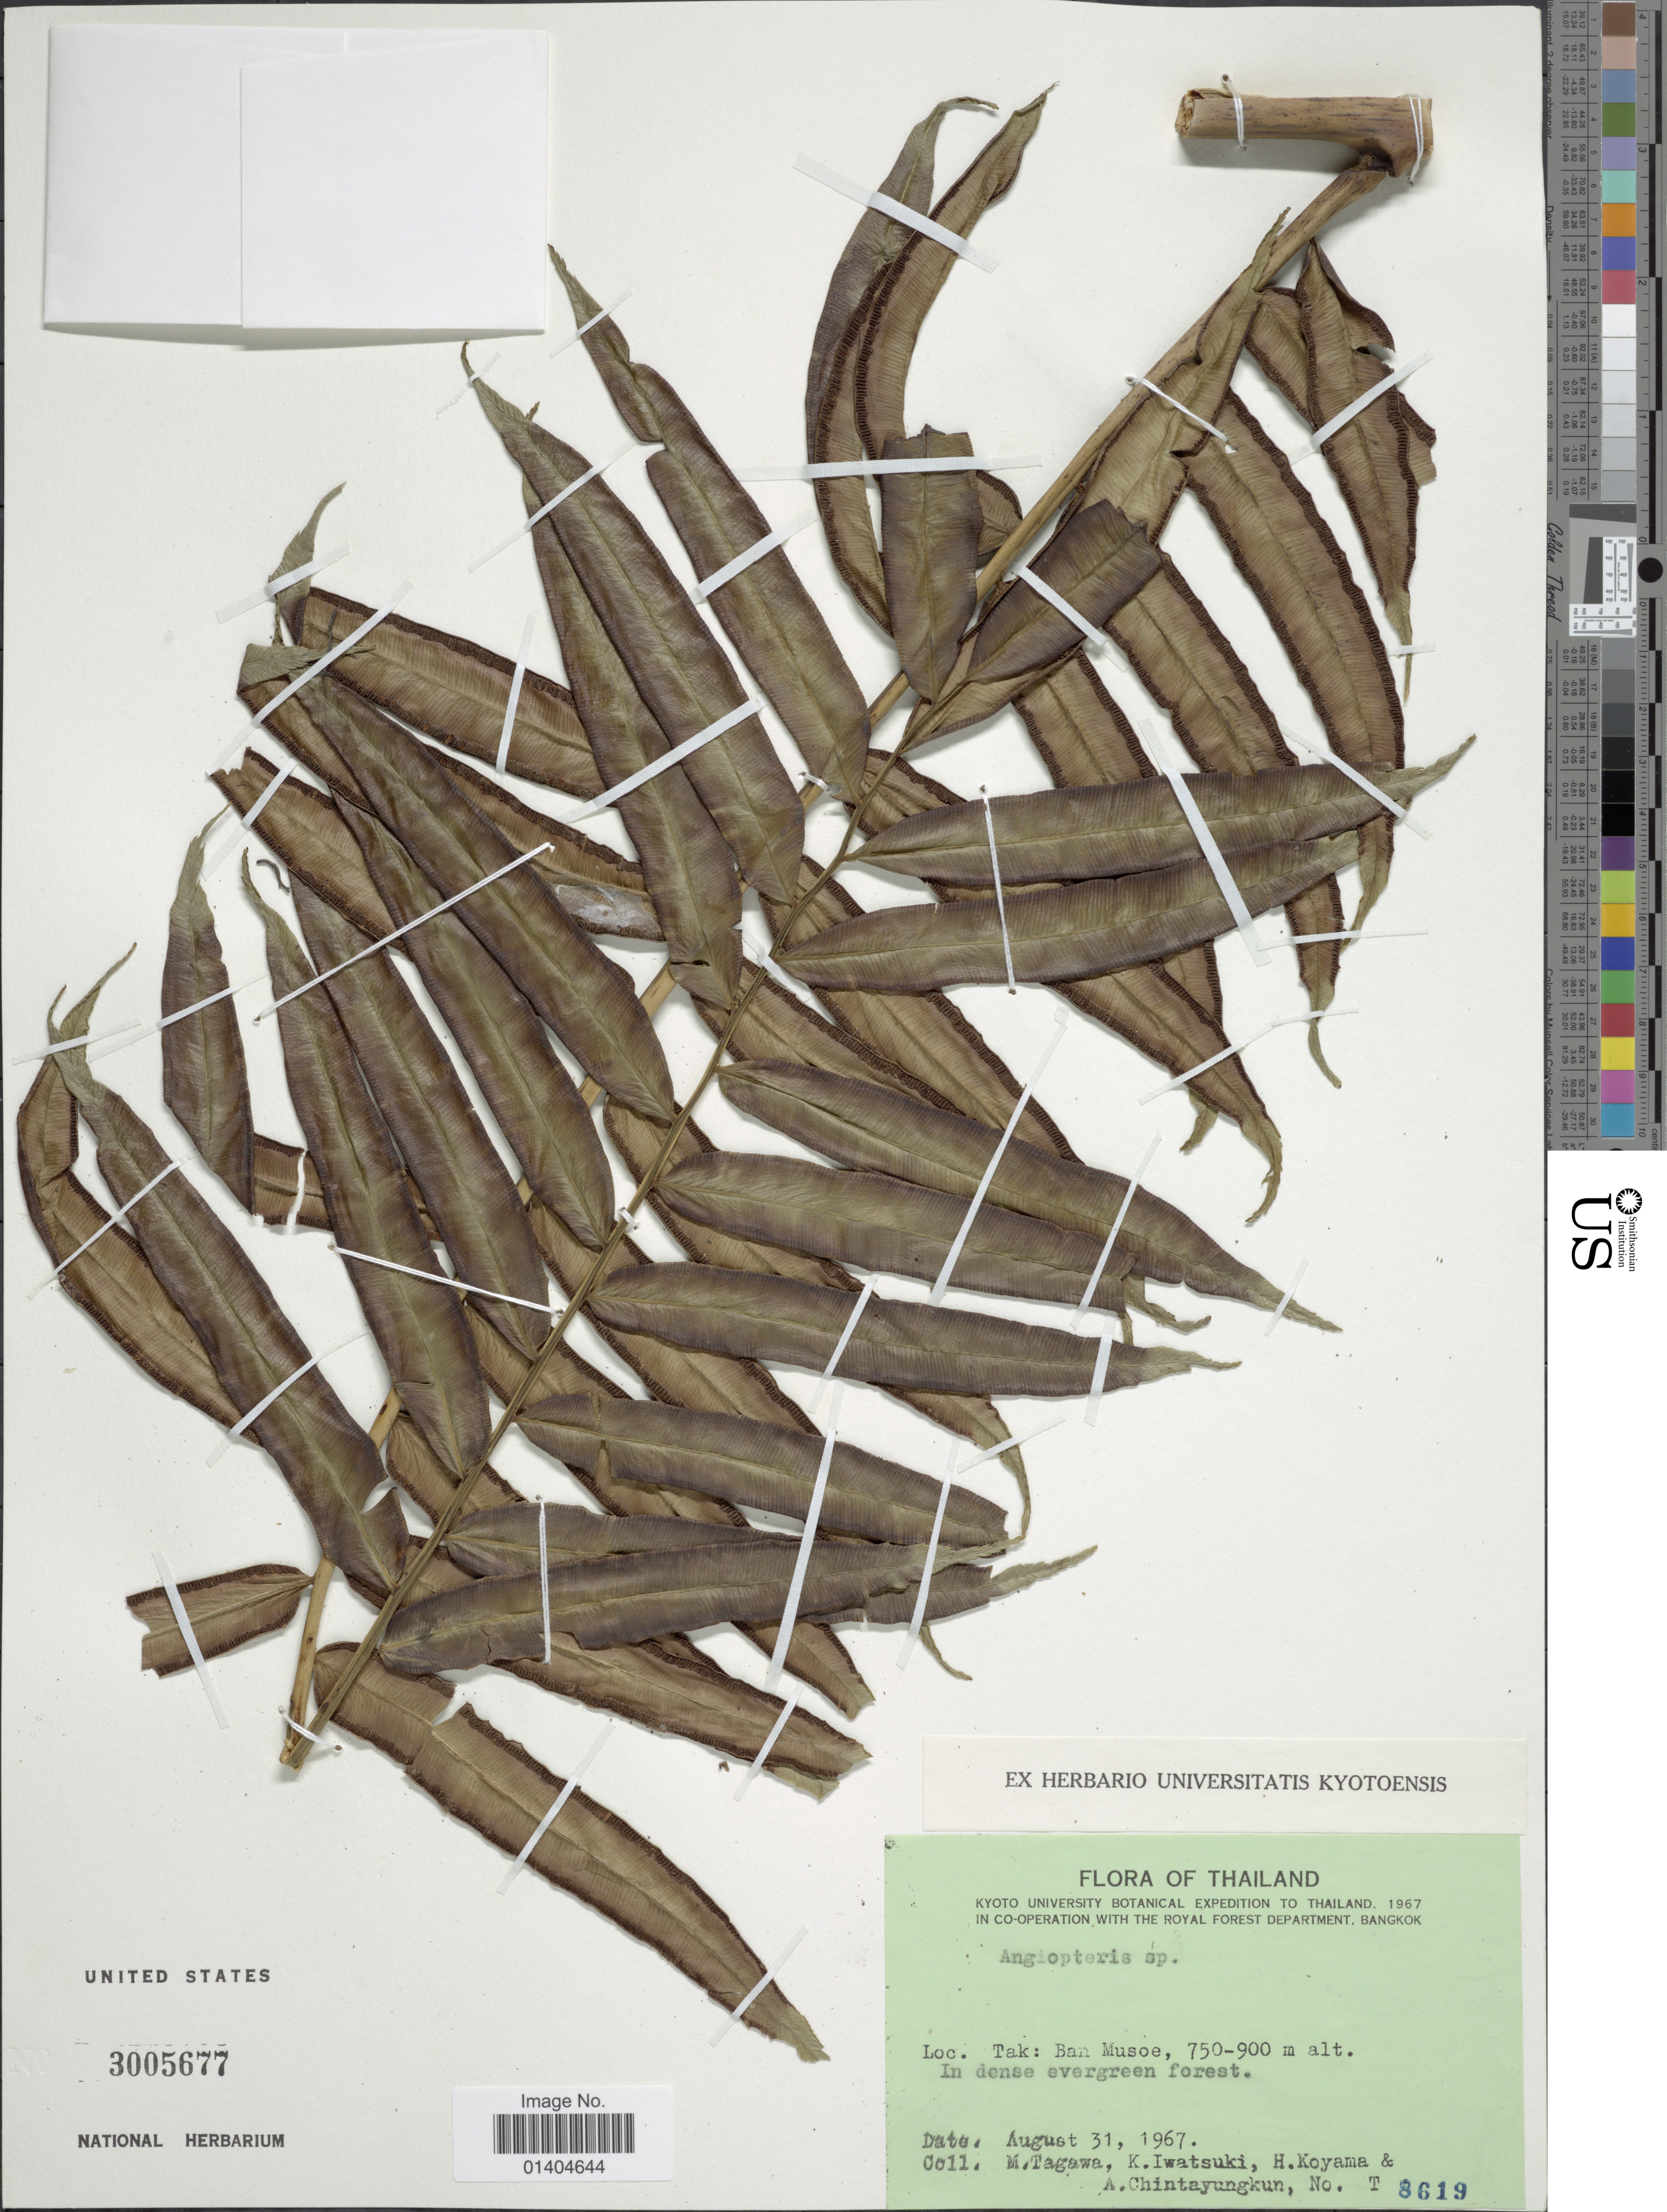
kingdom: Plantae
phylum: Tracheophyta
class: Polypodiopsida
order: Marattiales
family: Marattiaceae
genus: Angiopteris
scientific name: Angiopteris sp.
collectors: M. Tagawa, K. Iwatsuki, H. Koyama & A. Chintayungkun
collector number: T8619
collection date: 1967-08-31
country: Thailand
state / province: Tak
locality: Ban Musoe.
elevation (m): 750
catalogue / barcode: US 3005677